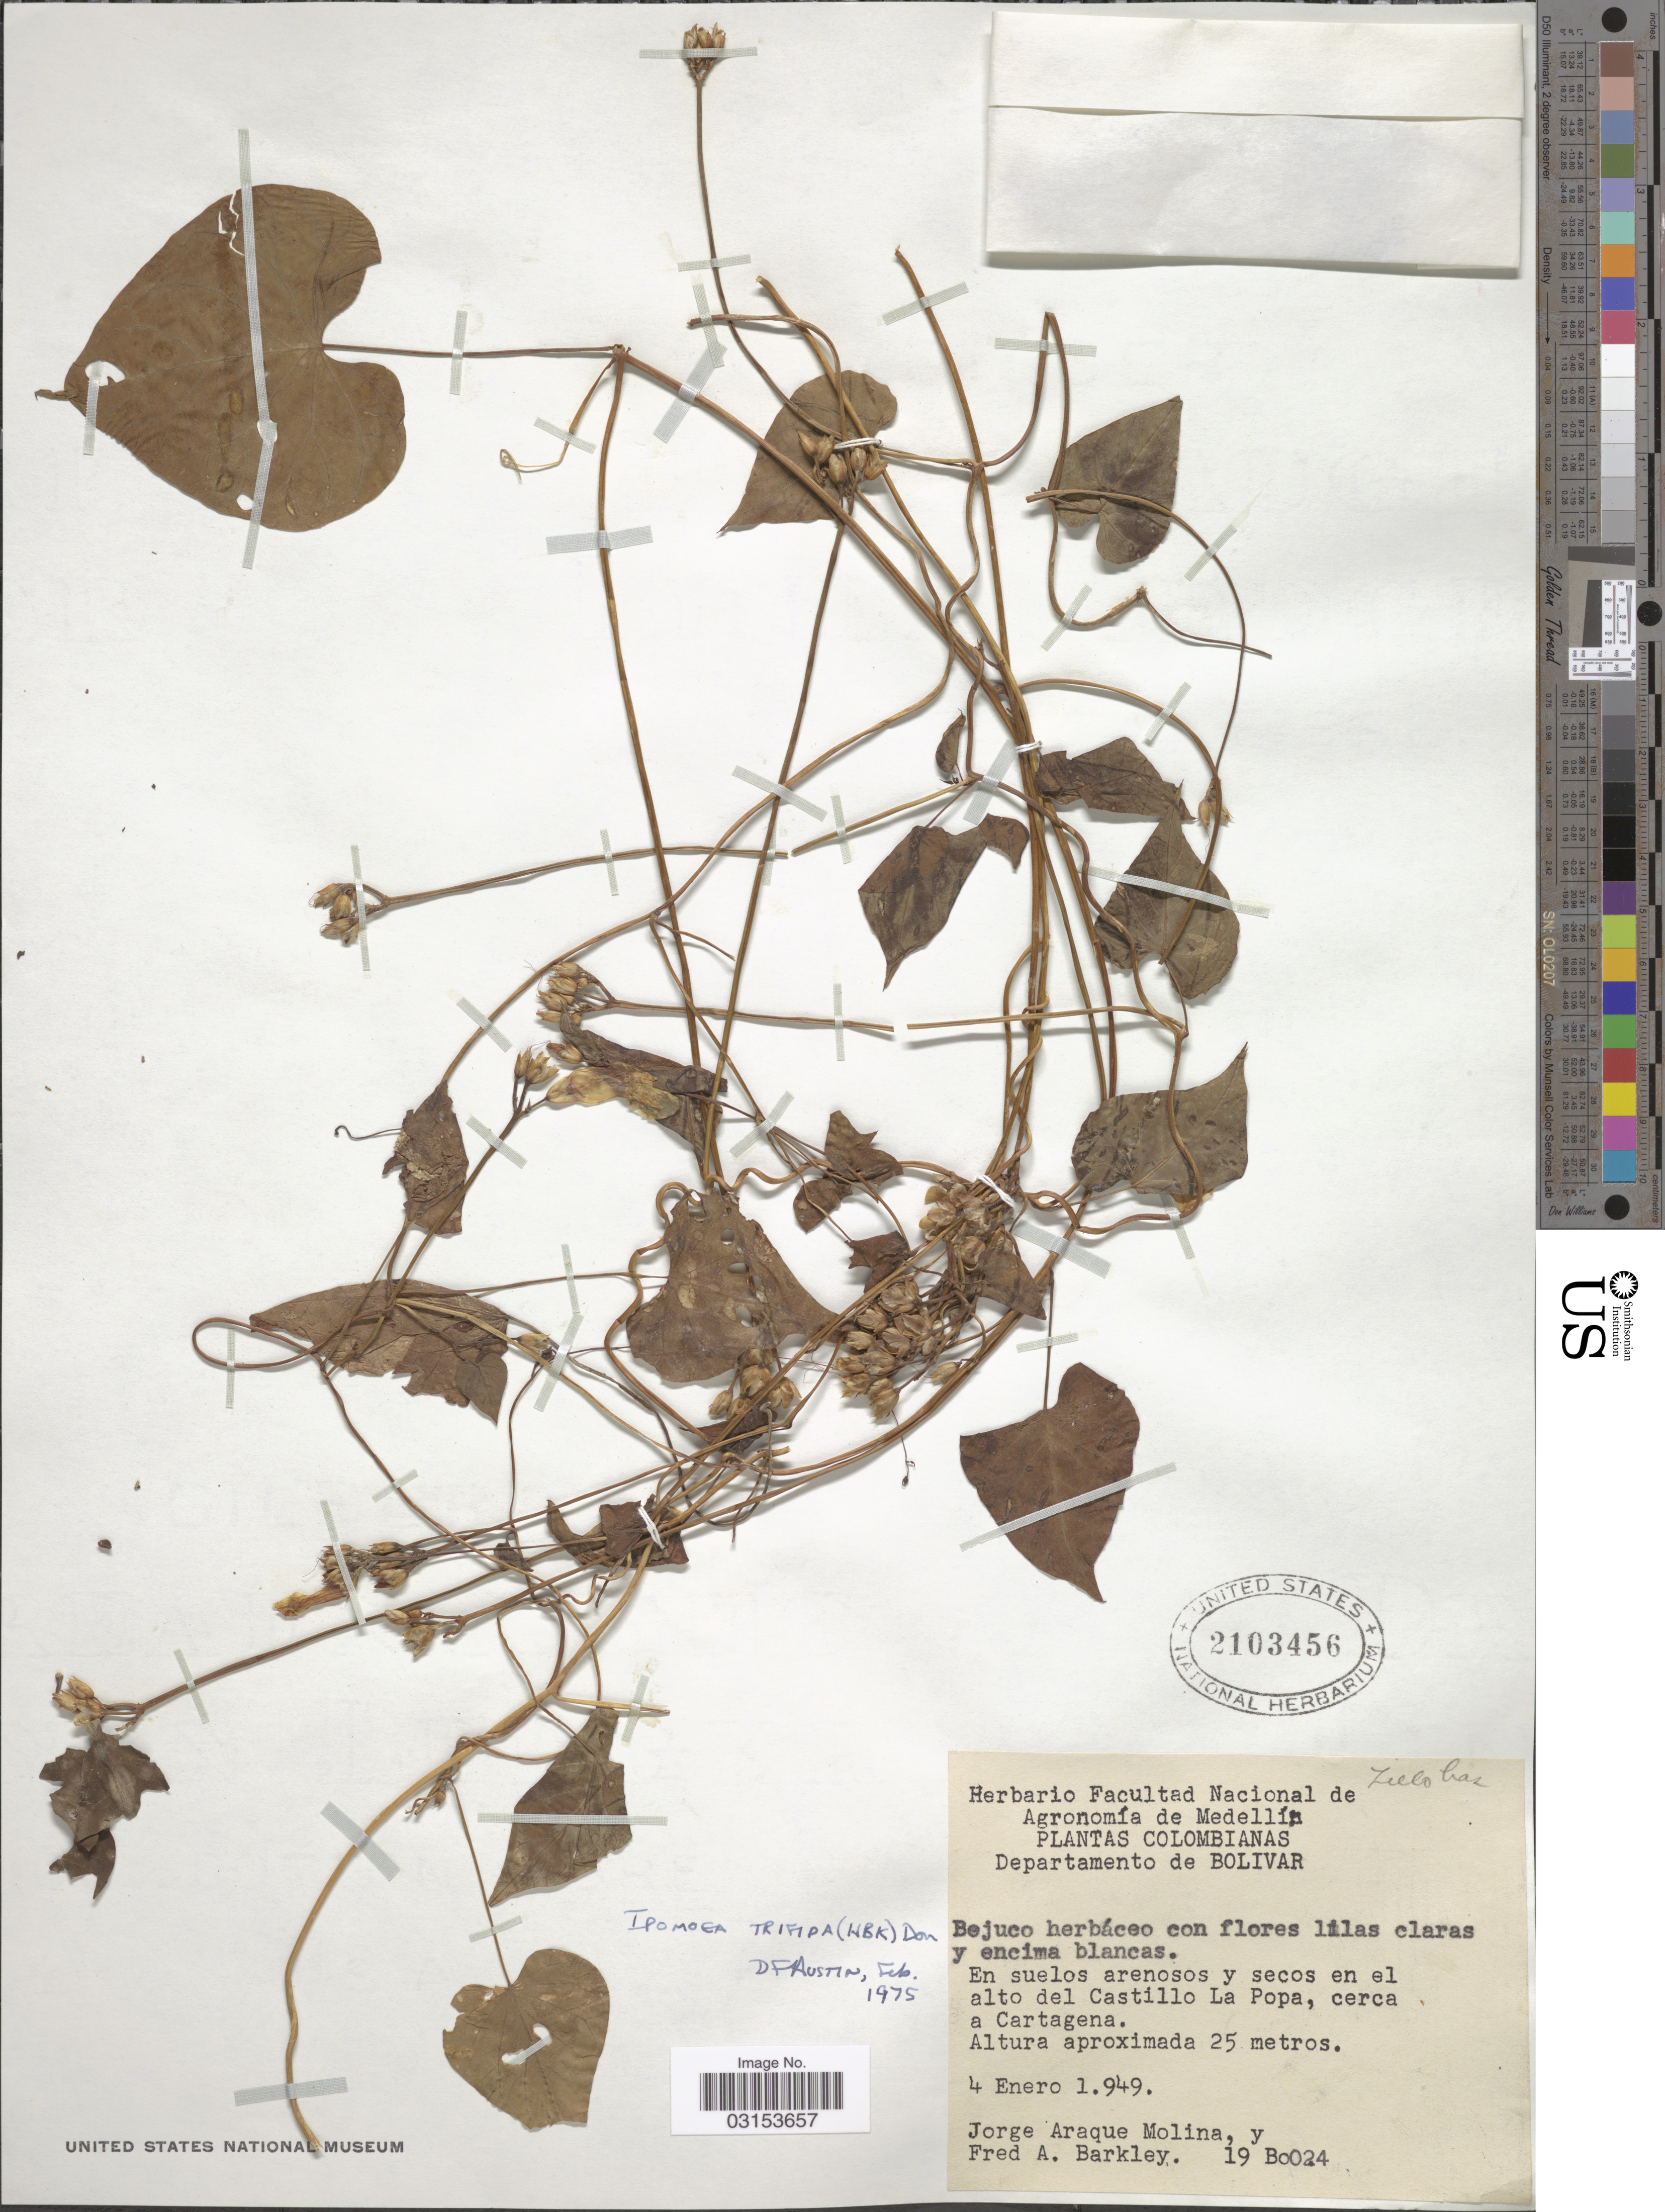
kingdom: Plantae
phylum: Tracheophyta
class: Magnoliopsida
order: Solanales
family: Convolvulaceae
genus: Ipomoea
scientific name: Ipomoea trifida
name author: (Kunth) G. Don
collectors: J. A. Molina & F. A. Barkley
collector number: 19Bo024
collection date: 1949-01-04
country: Colombia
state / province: Bolívar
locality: Departamento de Bolivar. Secos en el alto del Castillo La Popa, cerca a Cartagena.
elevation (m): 25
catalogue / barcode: US 2103456